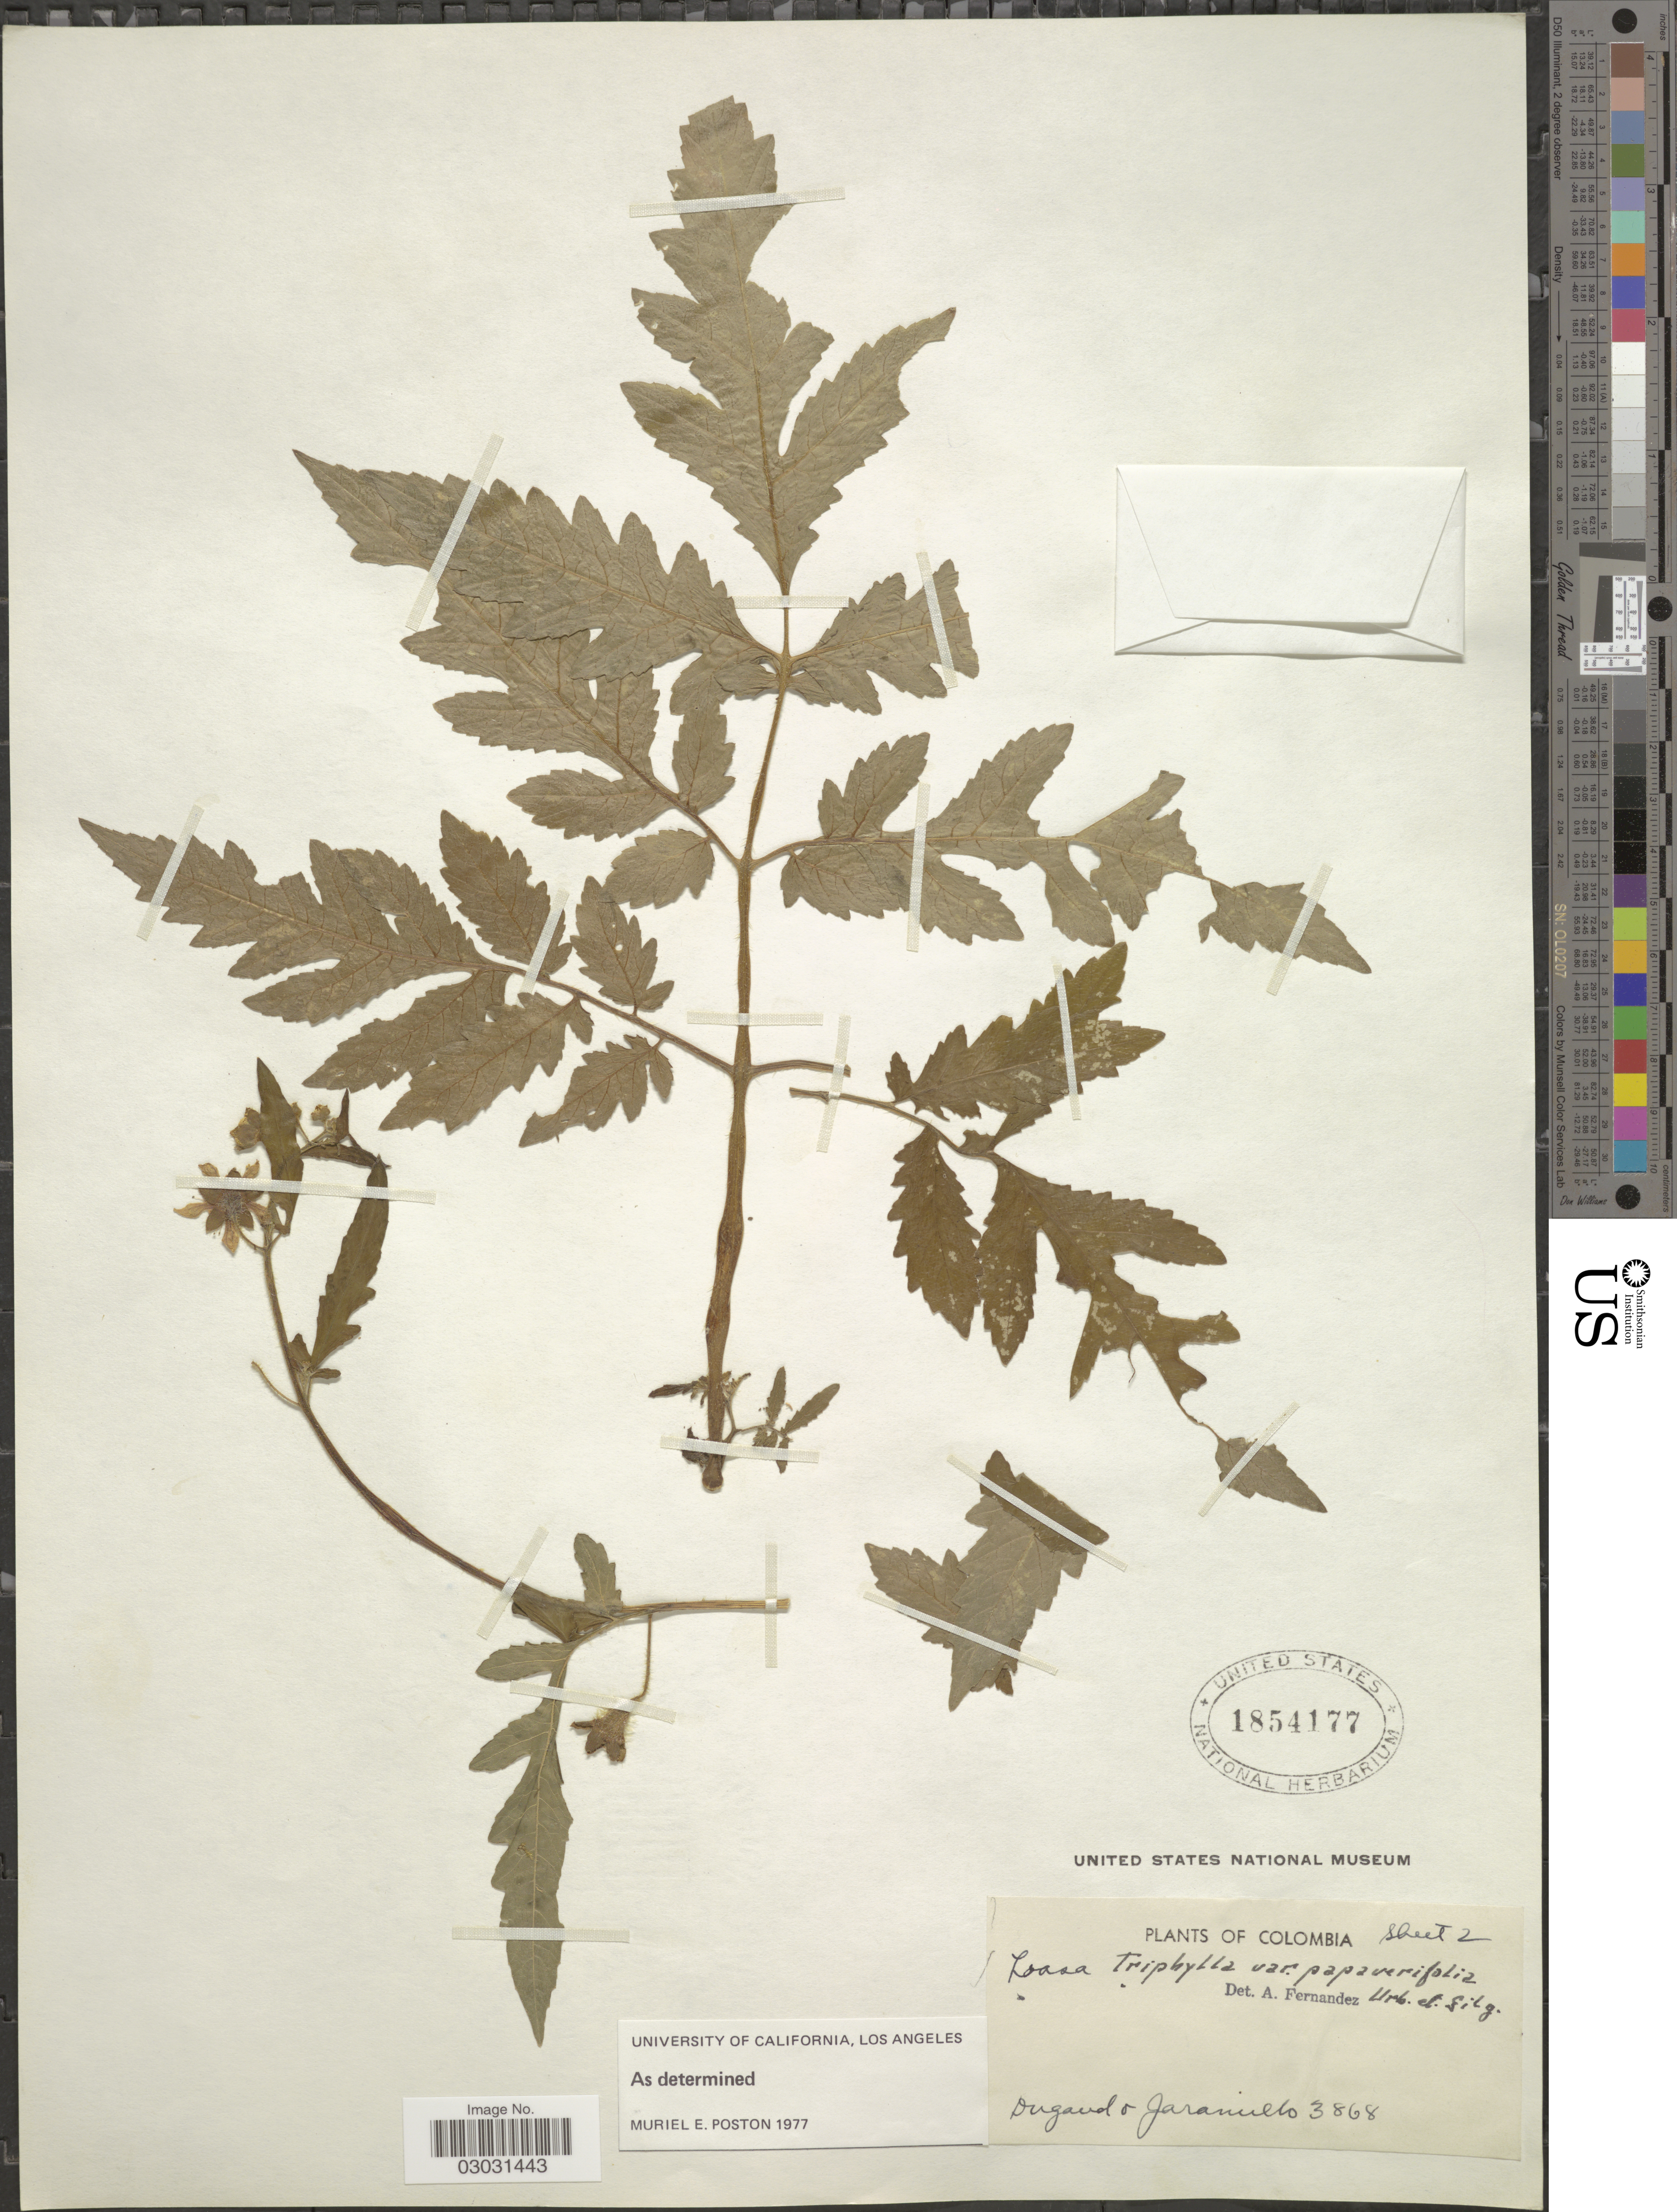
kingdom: Plantae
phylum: Tracheophyta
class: Magnoliopsida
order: Cornales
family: Loasaceae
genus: Nasa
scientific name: Nasa triphylla subsp. papaverifolia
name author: (Kunth) Weigand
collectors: Dugand, -- & Jaramillo, --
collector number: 3868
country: Colombia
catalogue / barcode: US 1854177